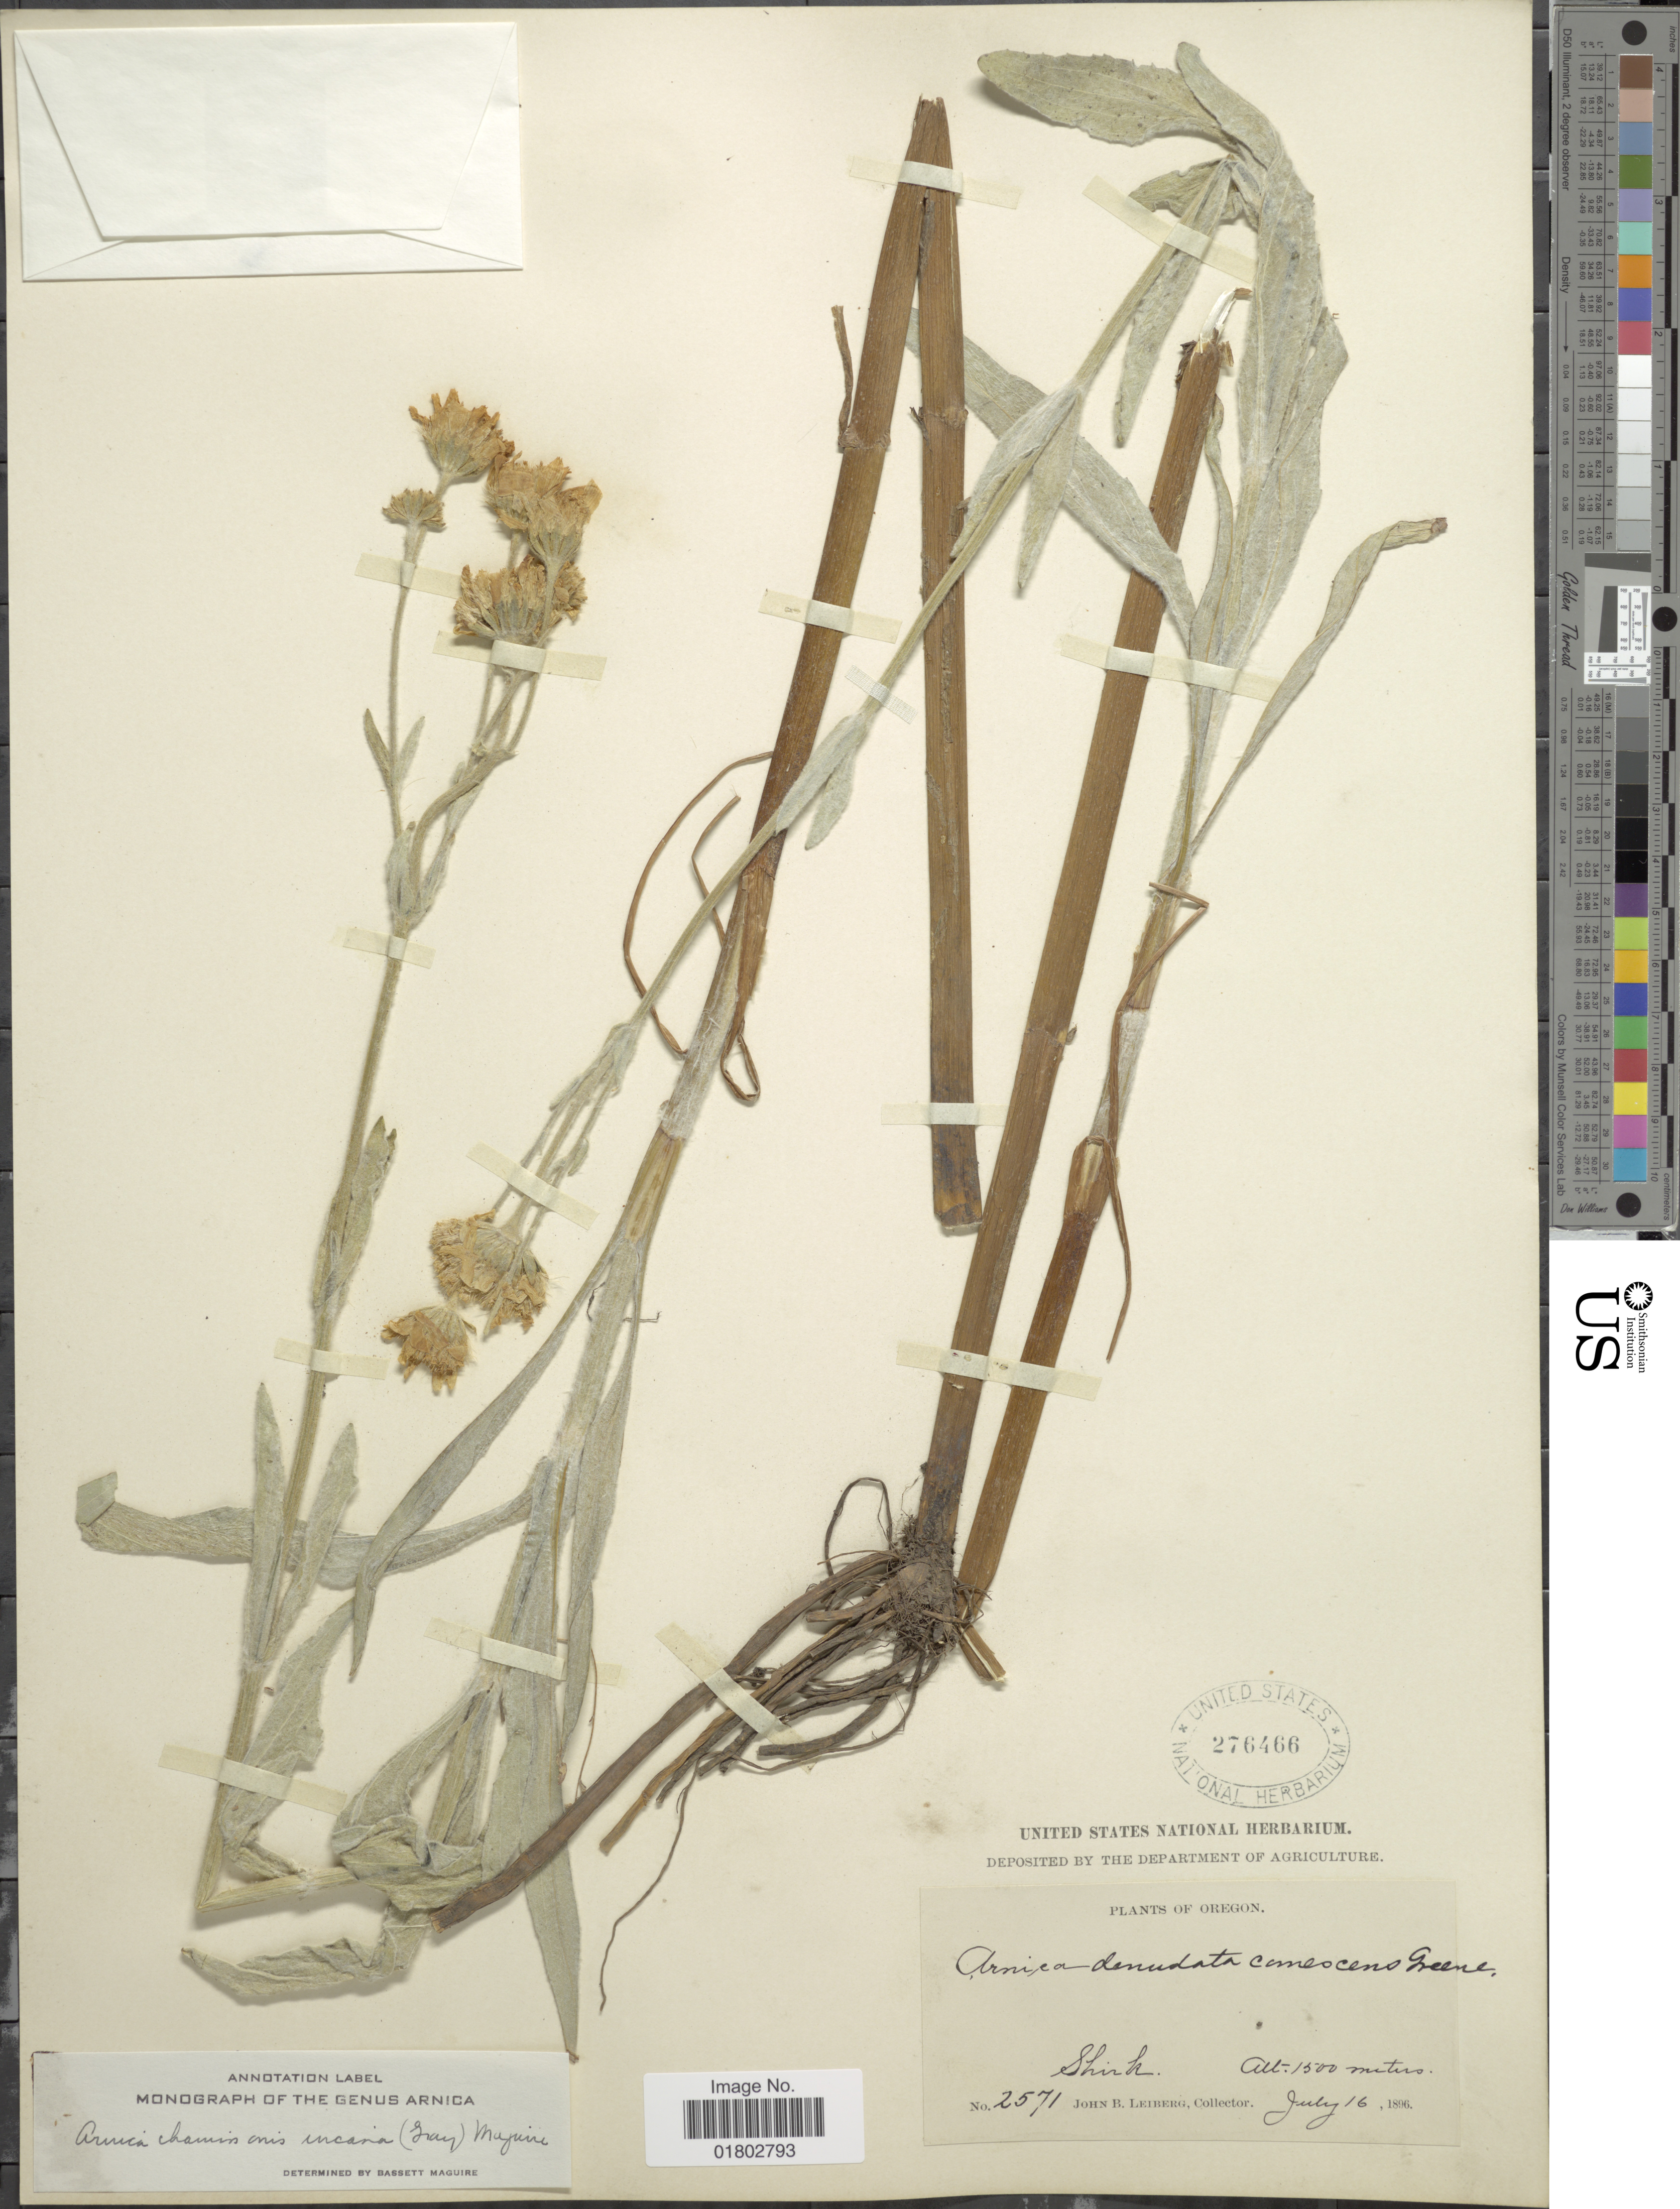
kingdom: Plantae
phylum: Tracheophyta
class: Magnoliopsida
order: Asterales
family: Asteraceae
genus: Arnica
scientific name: Arnica chamissonis subsp. incana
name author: (A. Gray) Maguire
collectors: J. B. Leiberg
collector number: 2571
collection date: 1896-07-16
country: United States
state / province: Oregon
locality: Shirk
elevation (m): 1500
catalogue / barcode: US 276466